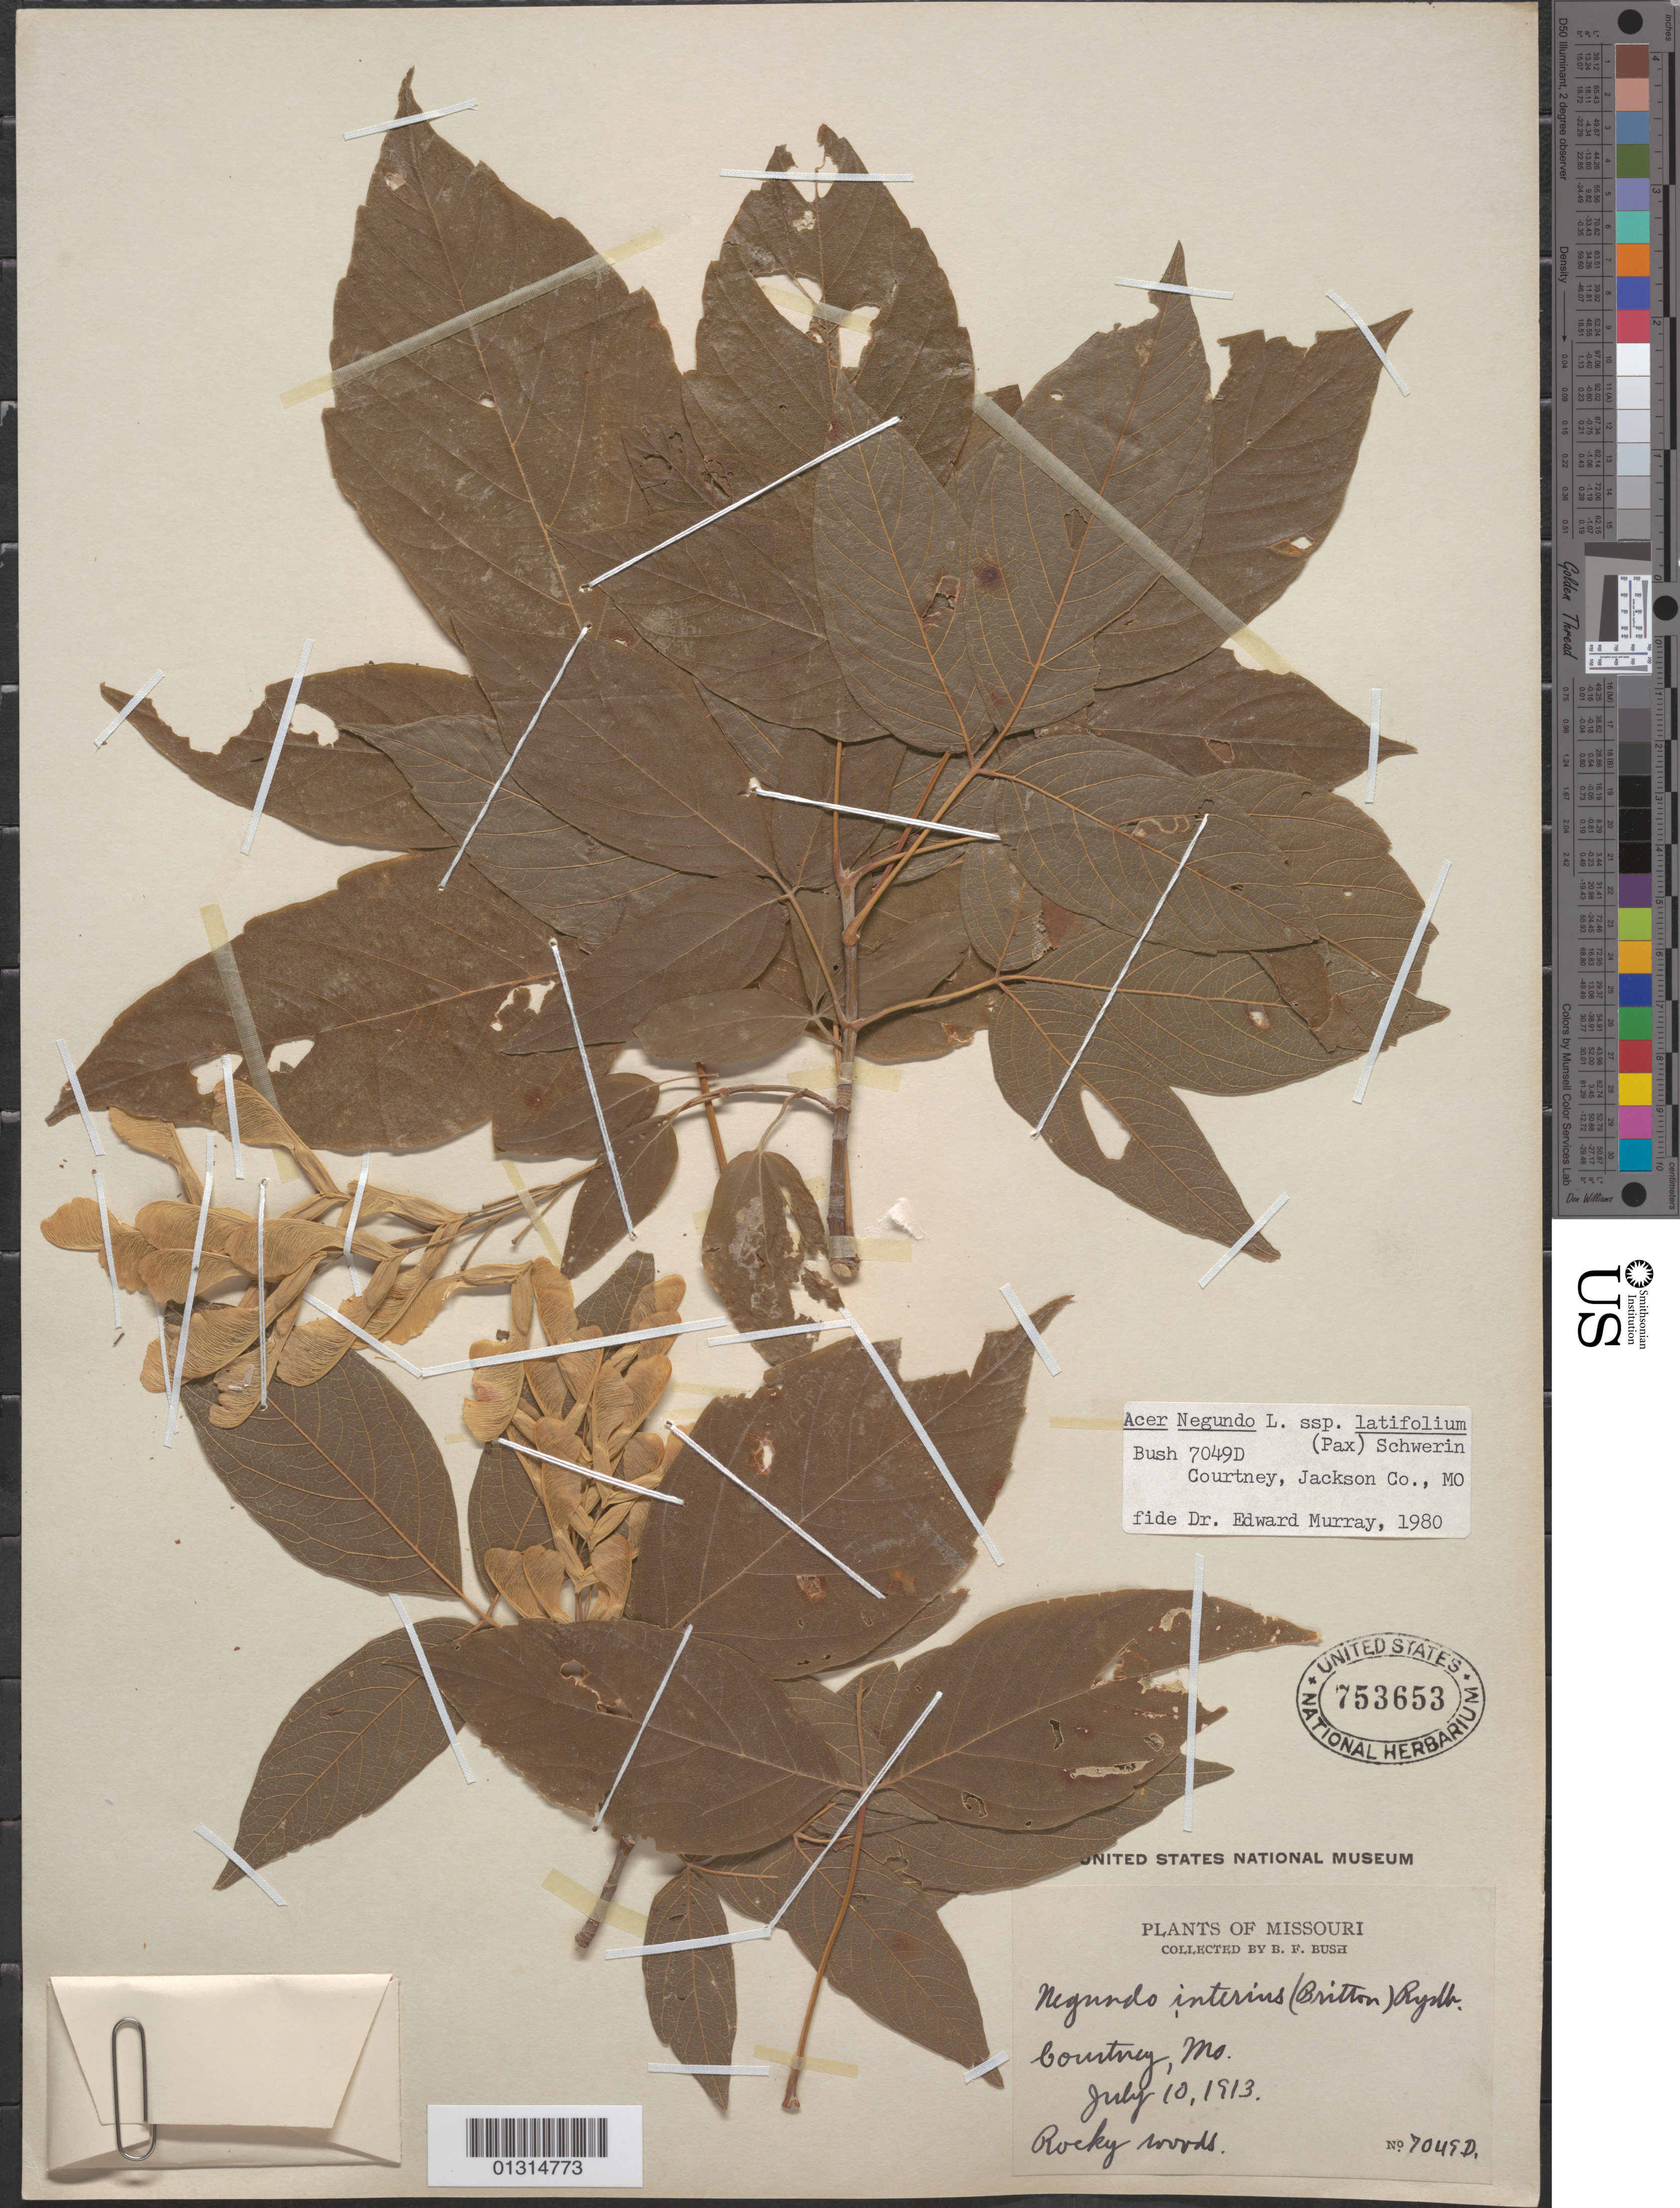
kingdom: Plantae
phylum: Tracheophyta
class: Magnoliopsida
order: Sapindales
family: Sapindaceae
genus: Acer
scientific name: Acer negundo subsp. latifolium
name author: (Pax) Schwer.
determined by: Murray, Edward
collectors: B. F. Bush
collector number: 7049 D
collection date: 1913-07-10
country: United States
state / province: Missouri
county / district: Jackson County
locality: Courtney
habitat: Rocky woods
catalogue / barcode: US 753653